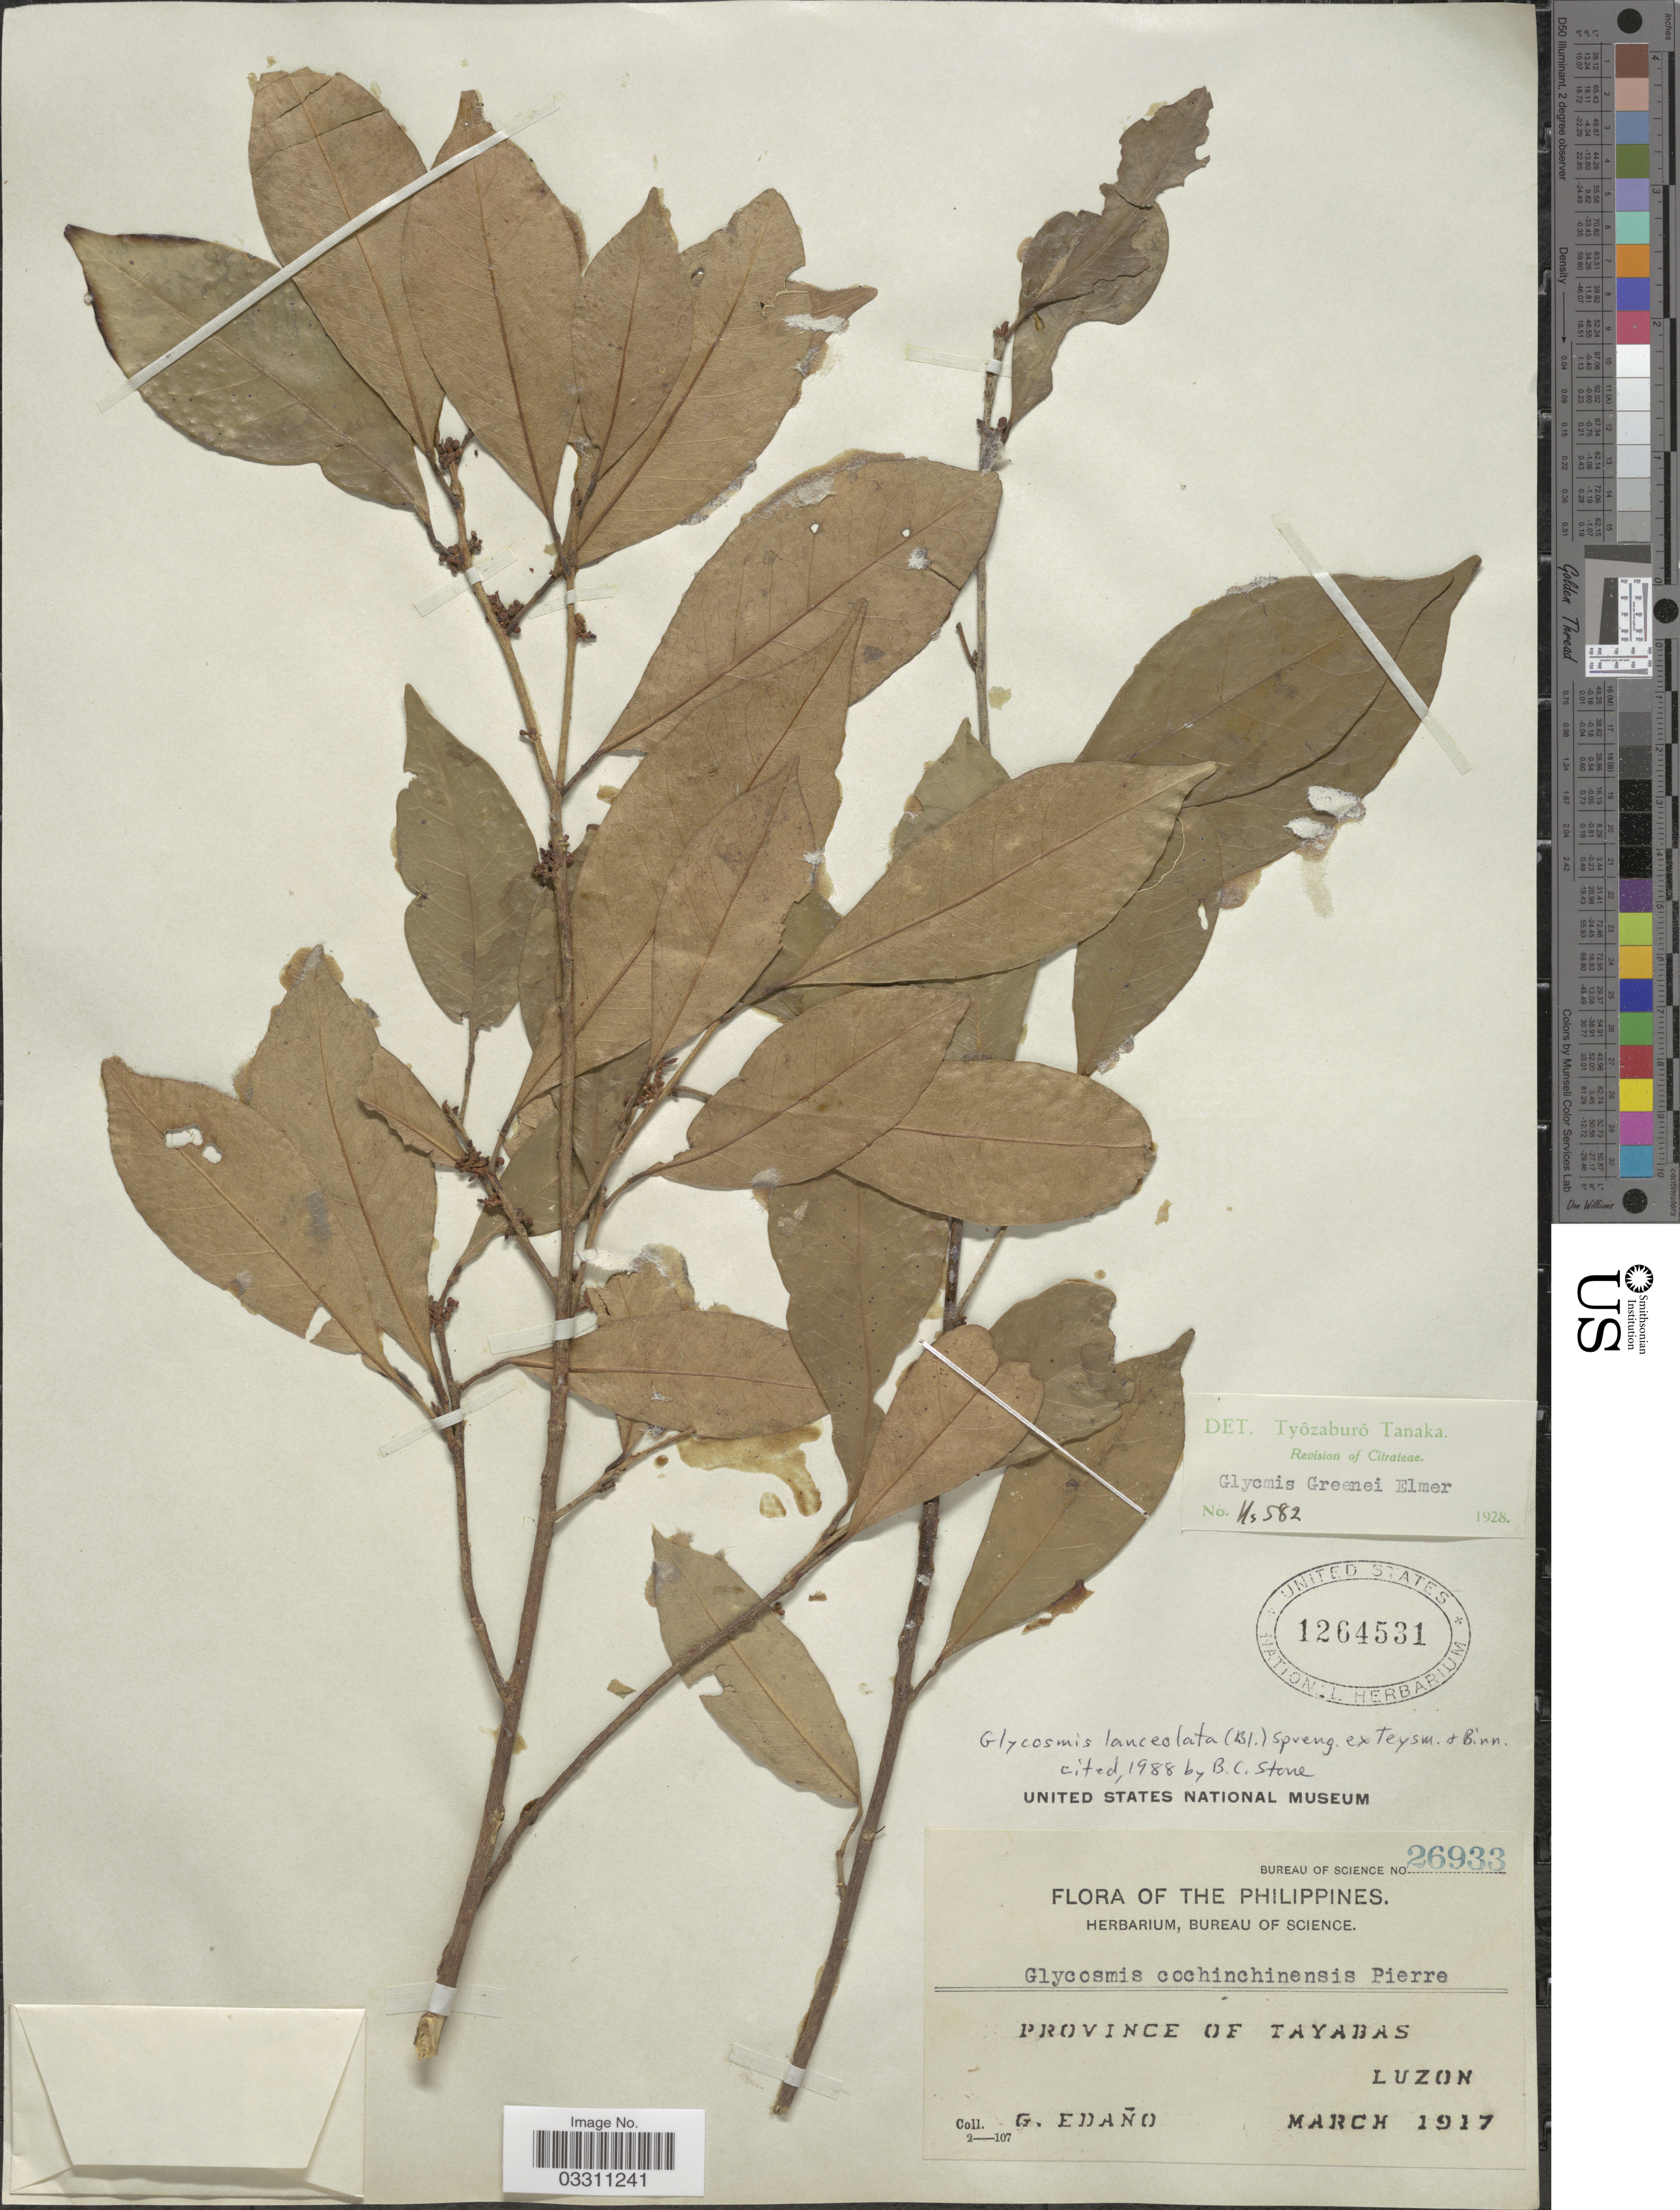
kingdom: Plantae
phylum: Tracheophyta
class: Magnoliopsida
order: Sapindales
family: Rutaceae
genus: Glycosmis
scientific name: Glycosmis lanceolata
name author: (Blume) Spreng. ex Teysm. & Binn.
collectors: G. Edaño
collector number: Bureau of Science 26933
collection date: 1917-03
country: Philippines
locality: Province of Tayabas. Luzon.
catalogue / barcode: US 1264531